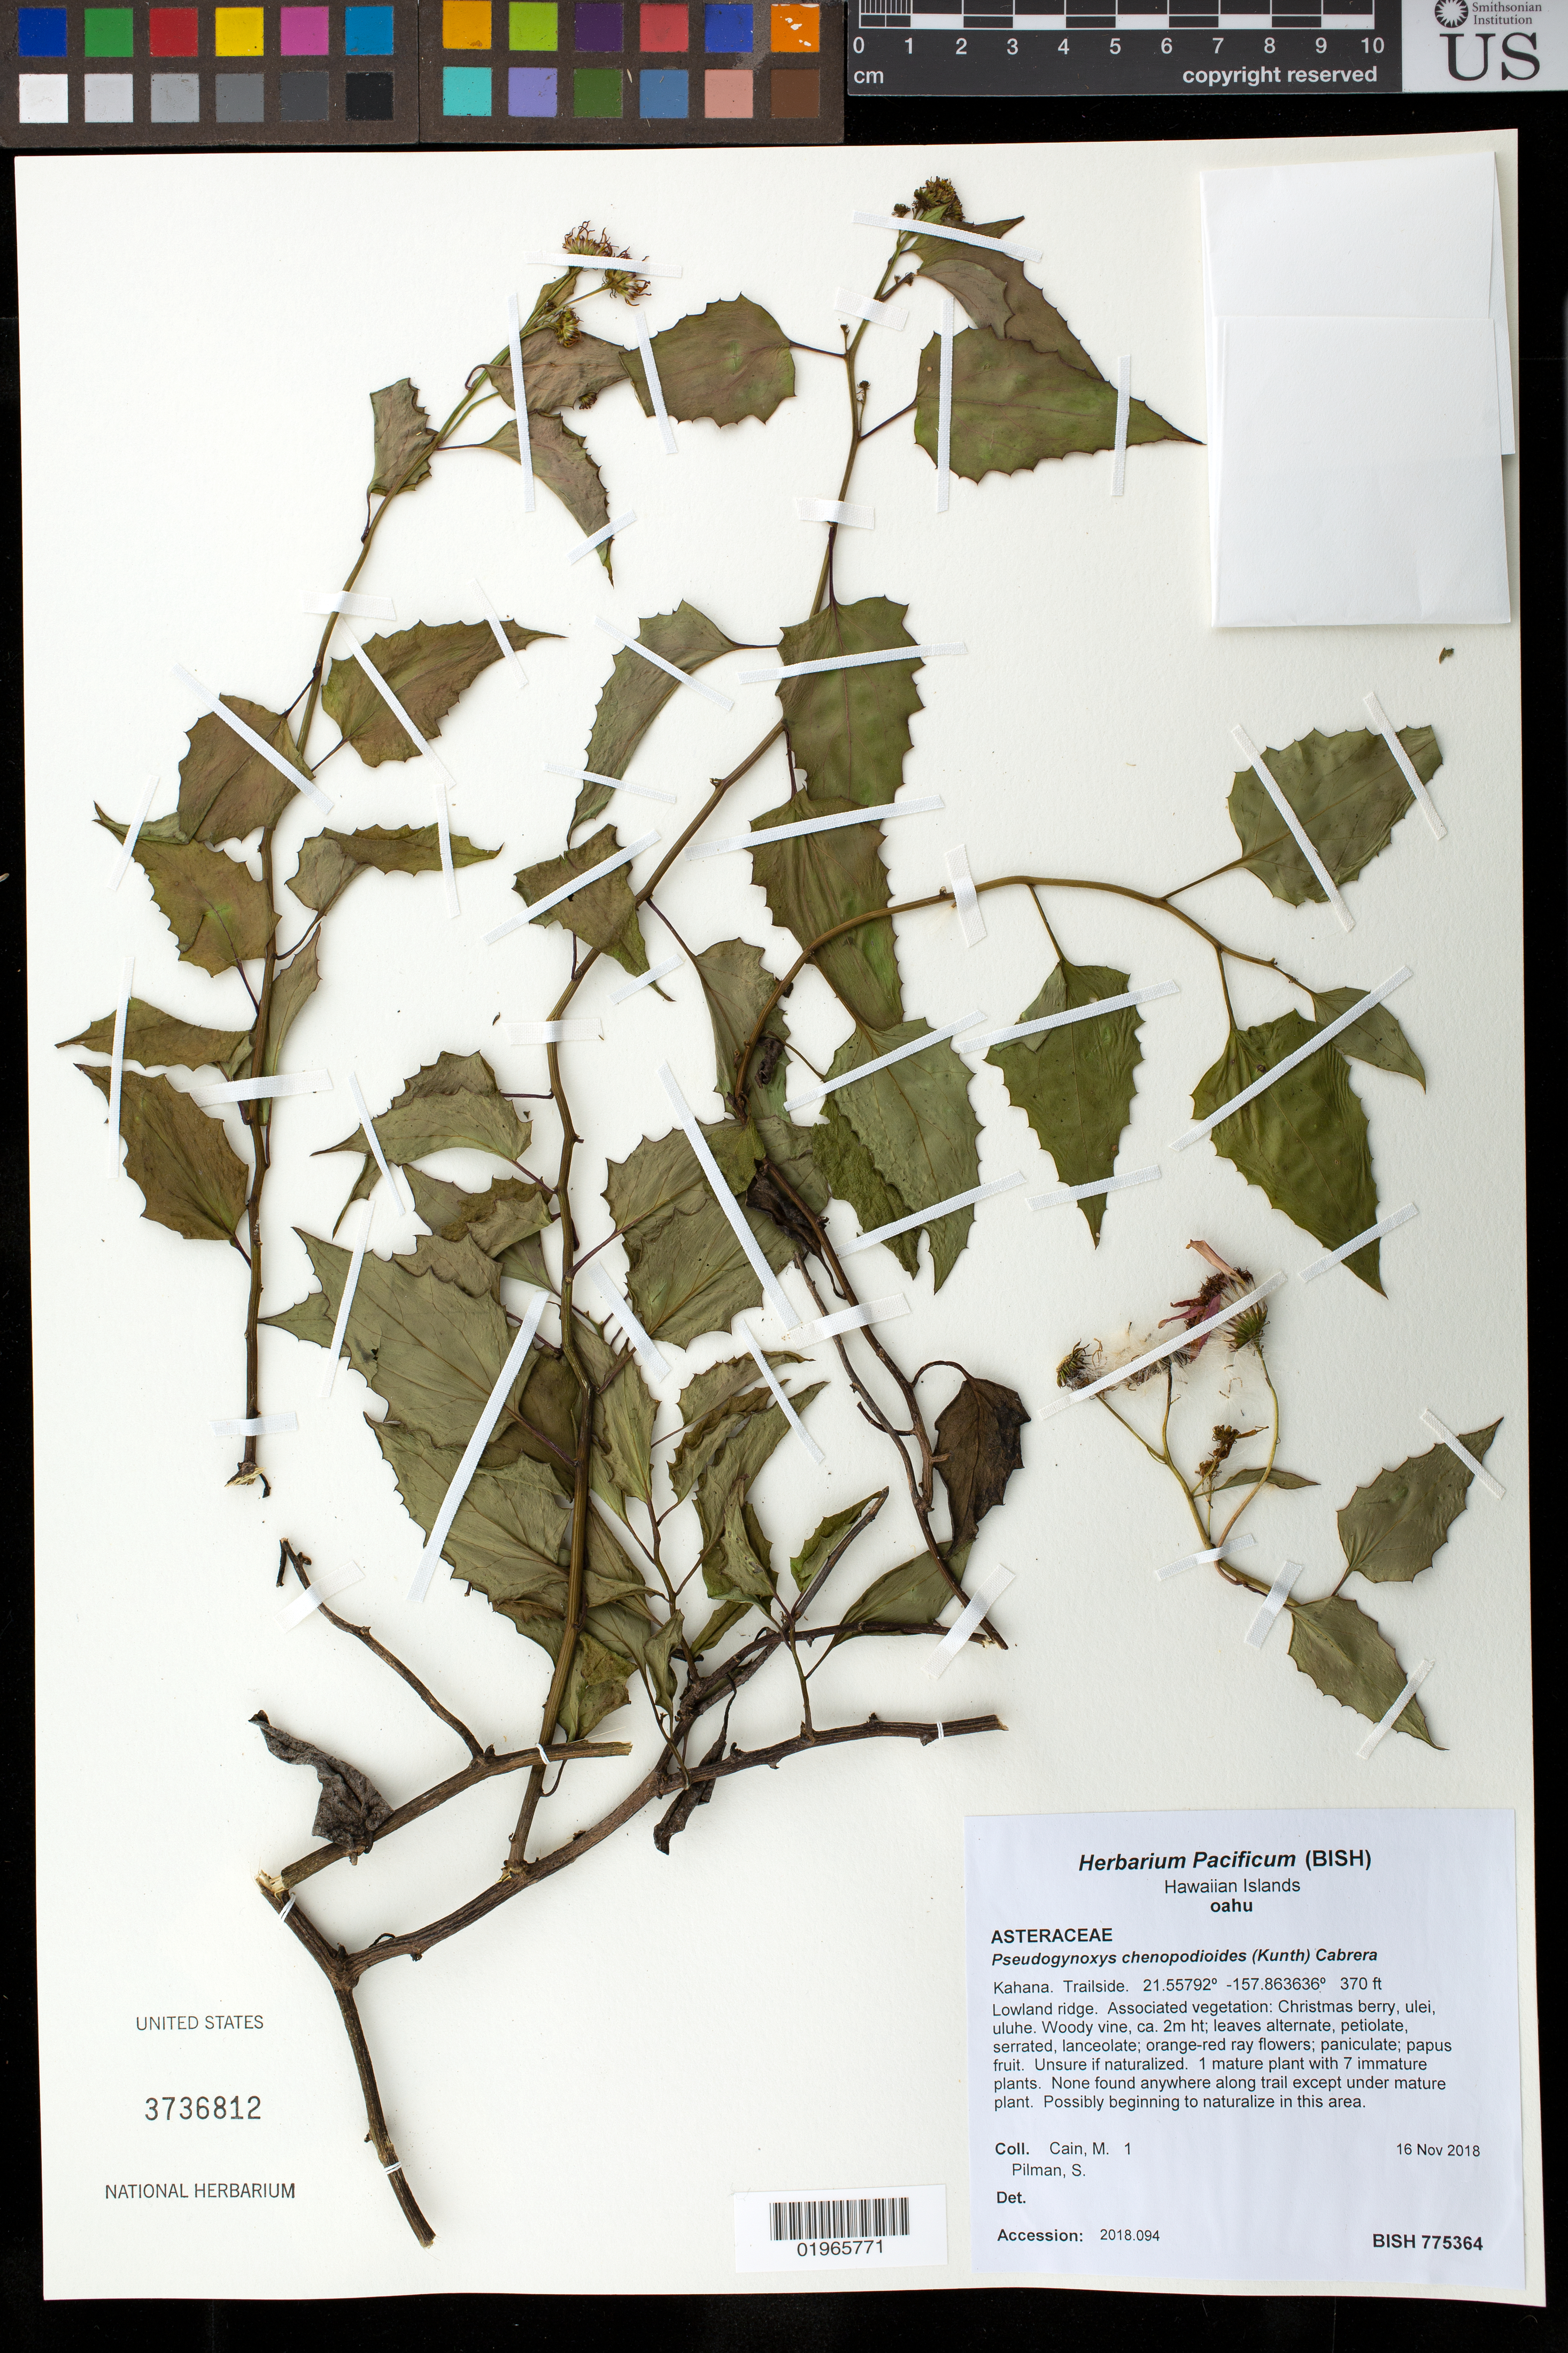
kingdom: Plantae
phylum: Tracheophyta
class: Magnoliopsida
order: Asterales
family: Asteraceae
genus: Pseudogynoxys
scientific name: Pseudogynoxys chenopodioides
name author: (Kunth) Cabrera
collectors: M. Cain & S. Pilman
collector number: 1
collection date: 2018-11-16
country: United States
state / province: Hawaii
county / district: Honolulu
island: Oahu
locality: Kahana, trailside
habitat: Lowland ridge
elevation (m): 113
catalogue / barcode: US 3736812